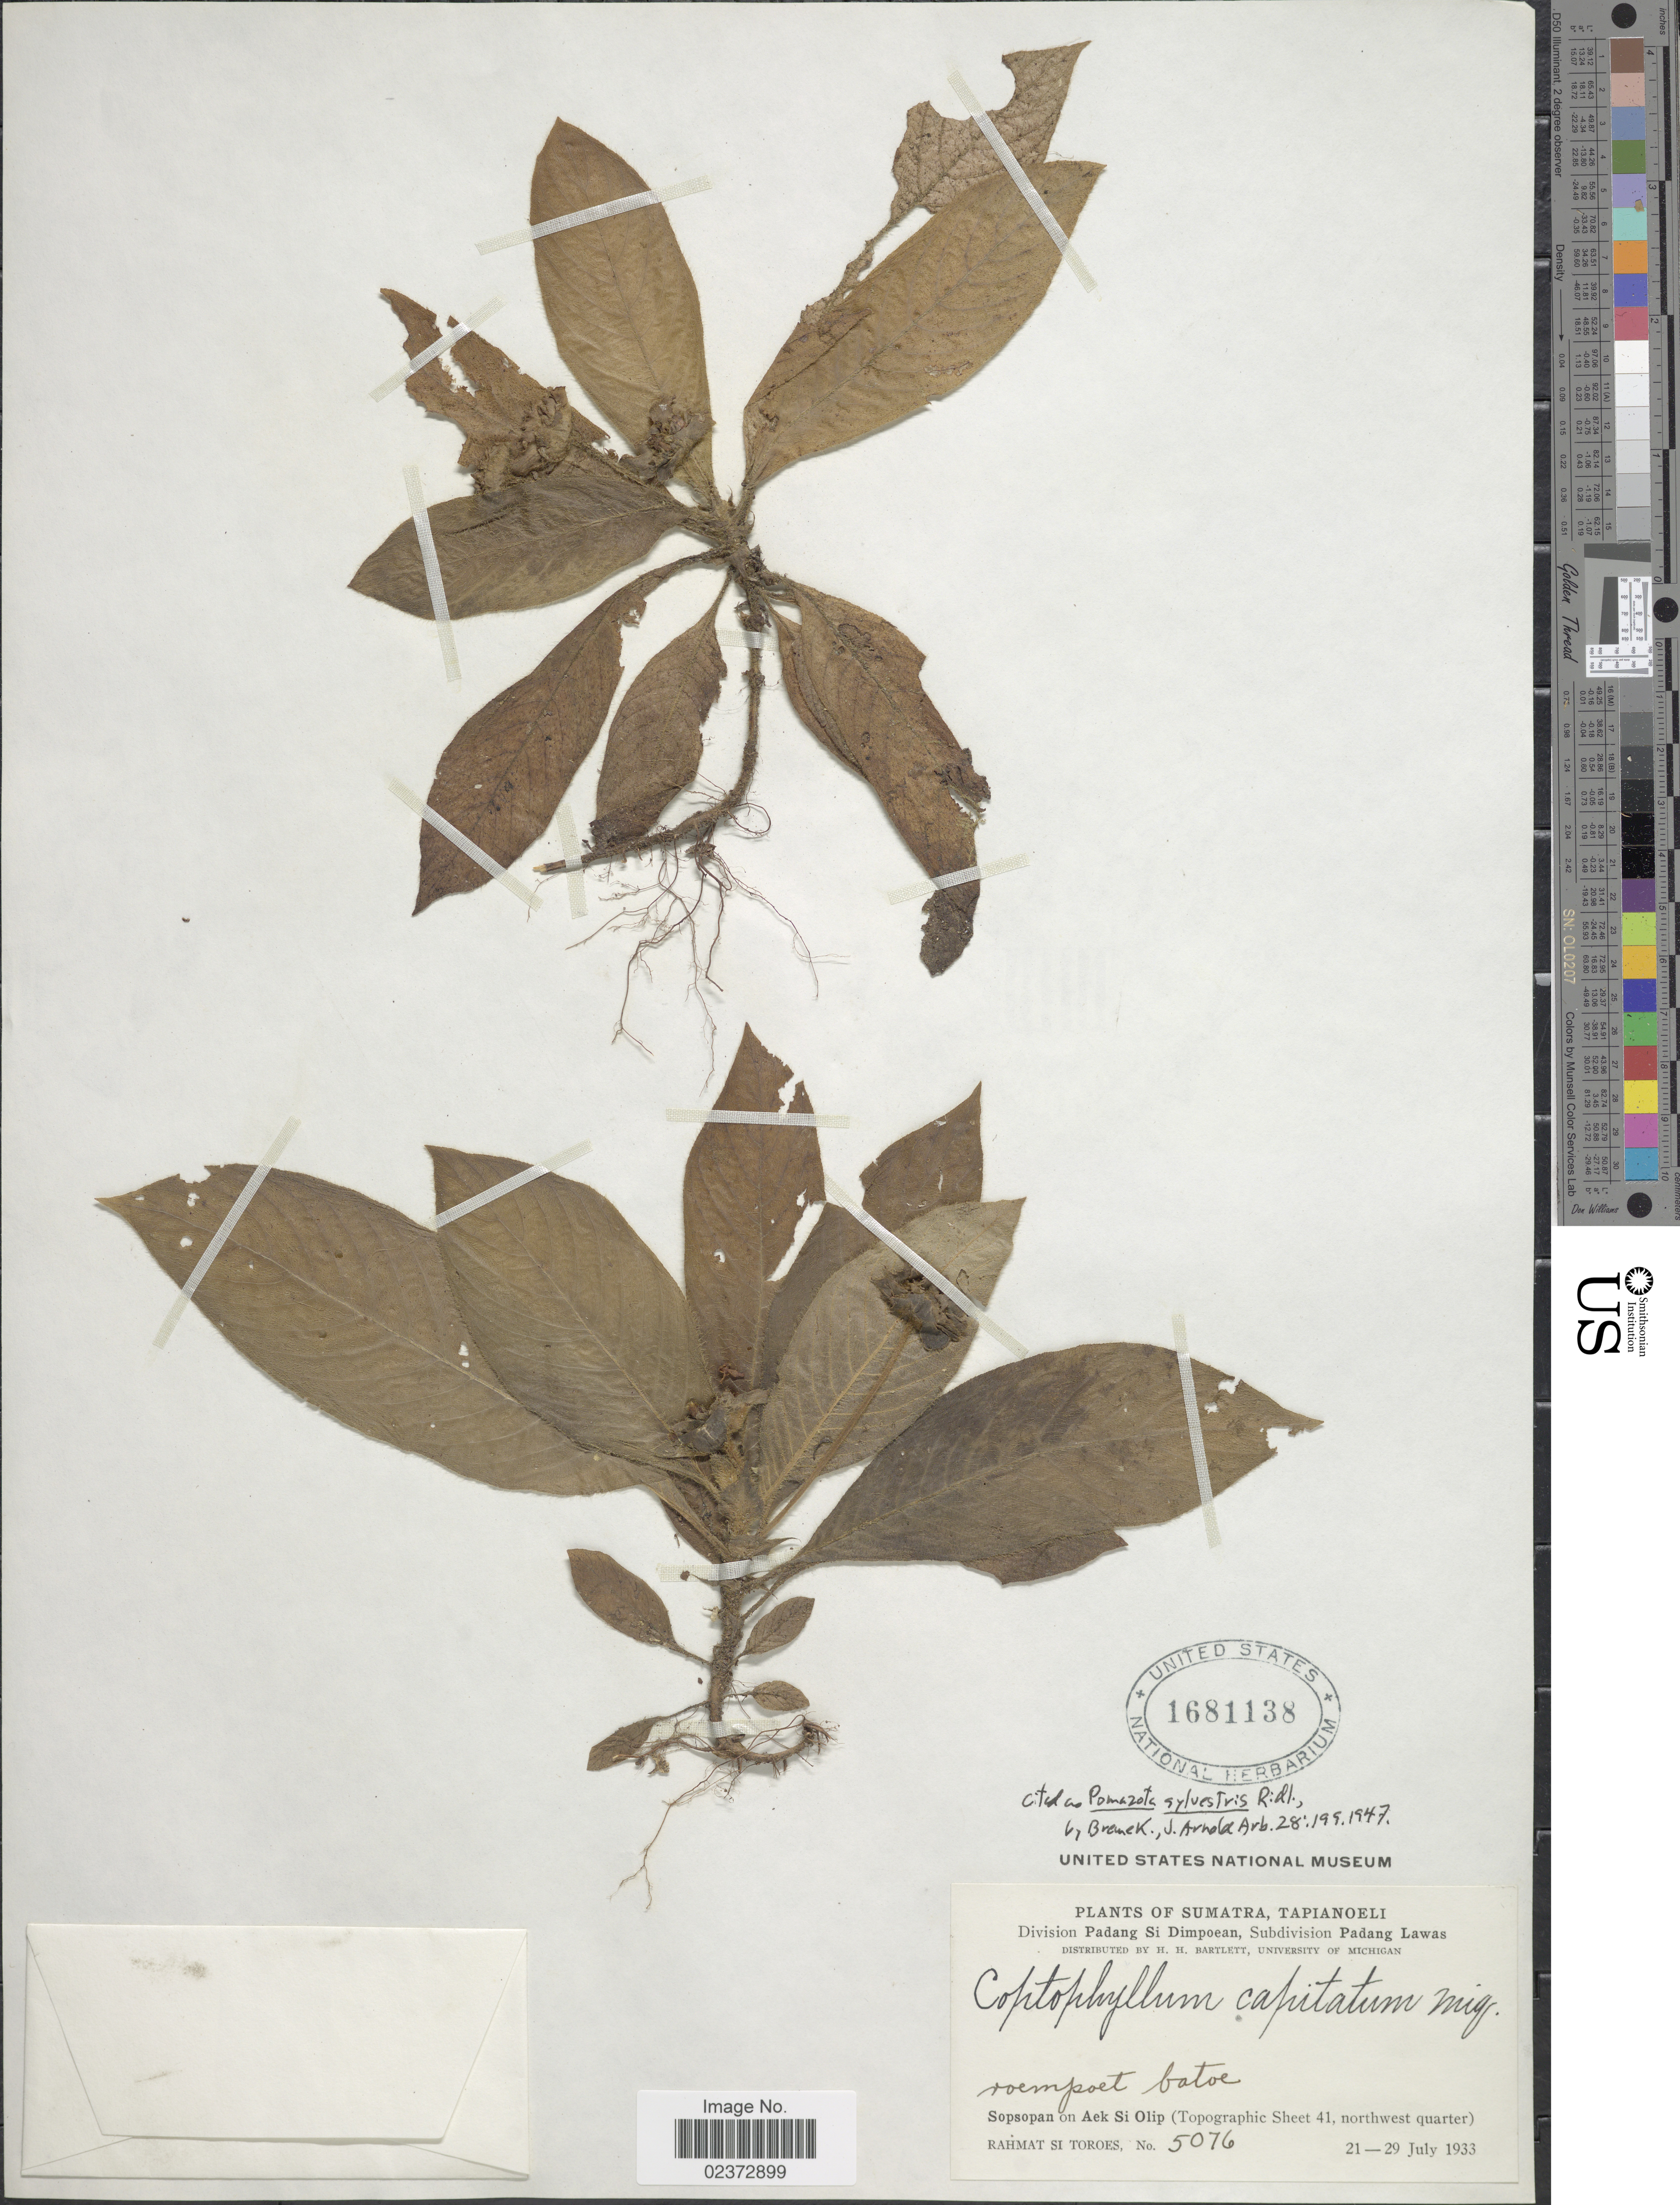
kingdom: Plantae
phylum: Tracheophyta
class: Magnoliopsida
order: Gentianales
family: Rubiaceae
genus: Coptophyllum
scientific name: Coptophyllum sylvestre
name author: (Ridl.) I.M. Turner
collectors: Rahmat Si Boeea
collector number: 5076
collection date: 1933-07-21/1933-07-29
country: Indonesia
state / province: Sumatra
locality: Tapianoeli, Division Padang Si Dimpoean, Subdivision Padang Lawas, Roempoet Batoe, Sopsopan on Aek Si Olip (Topographic Sheet 41, northwest quarter)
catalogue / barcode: US 1681138